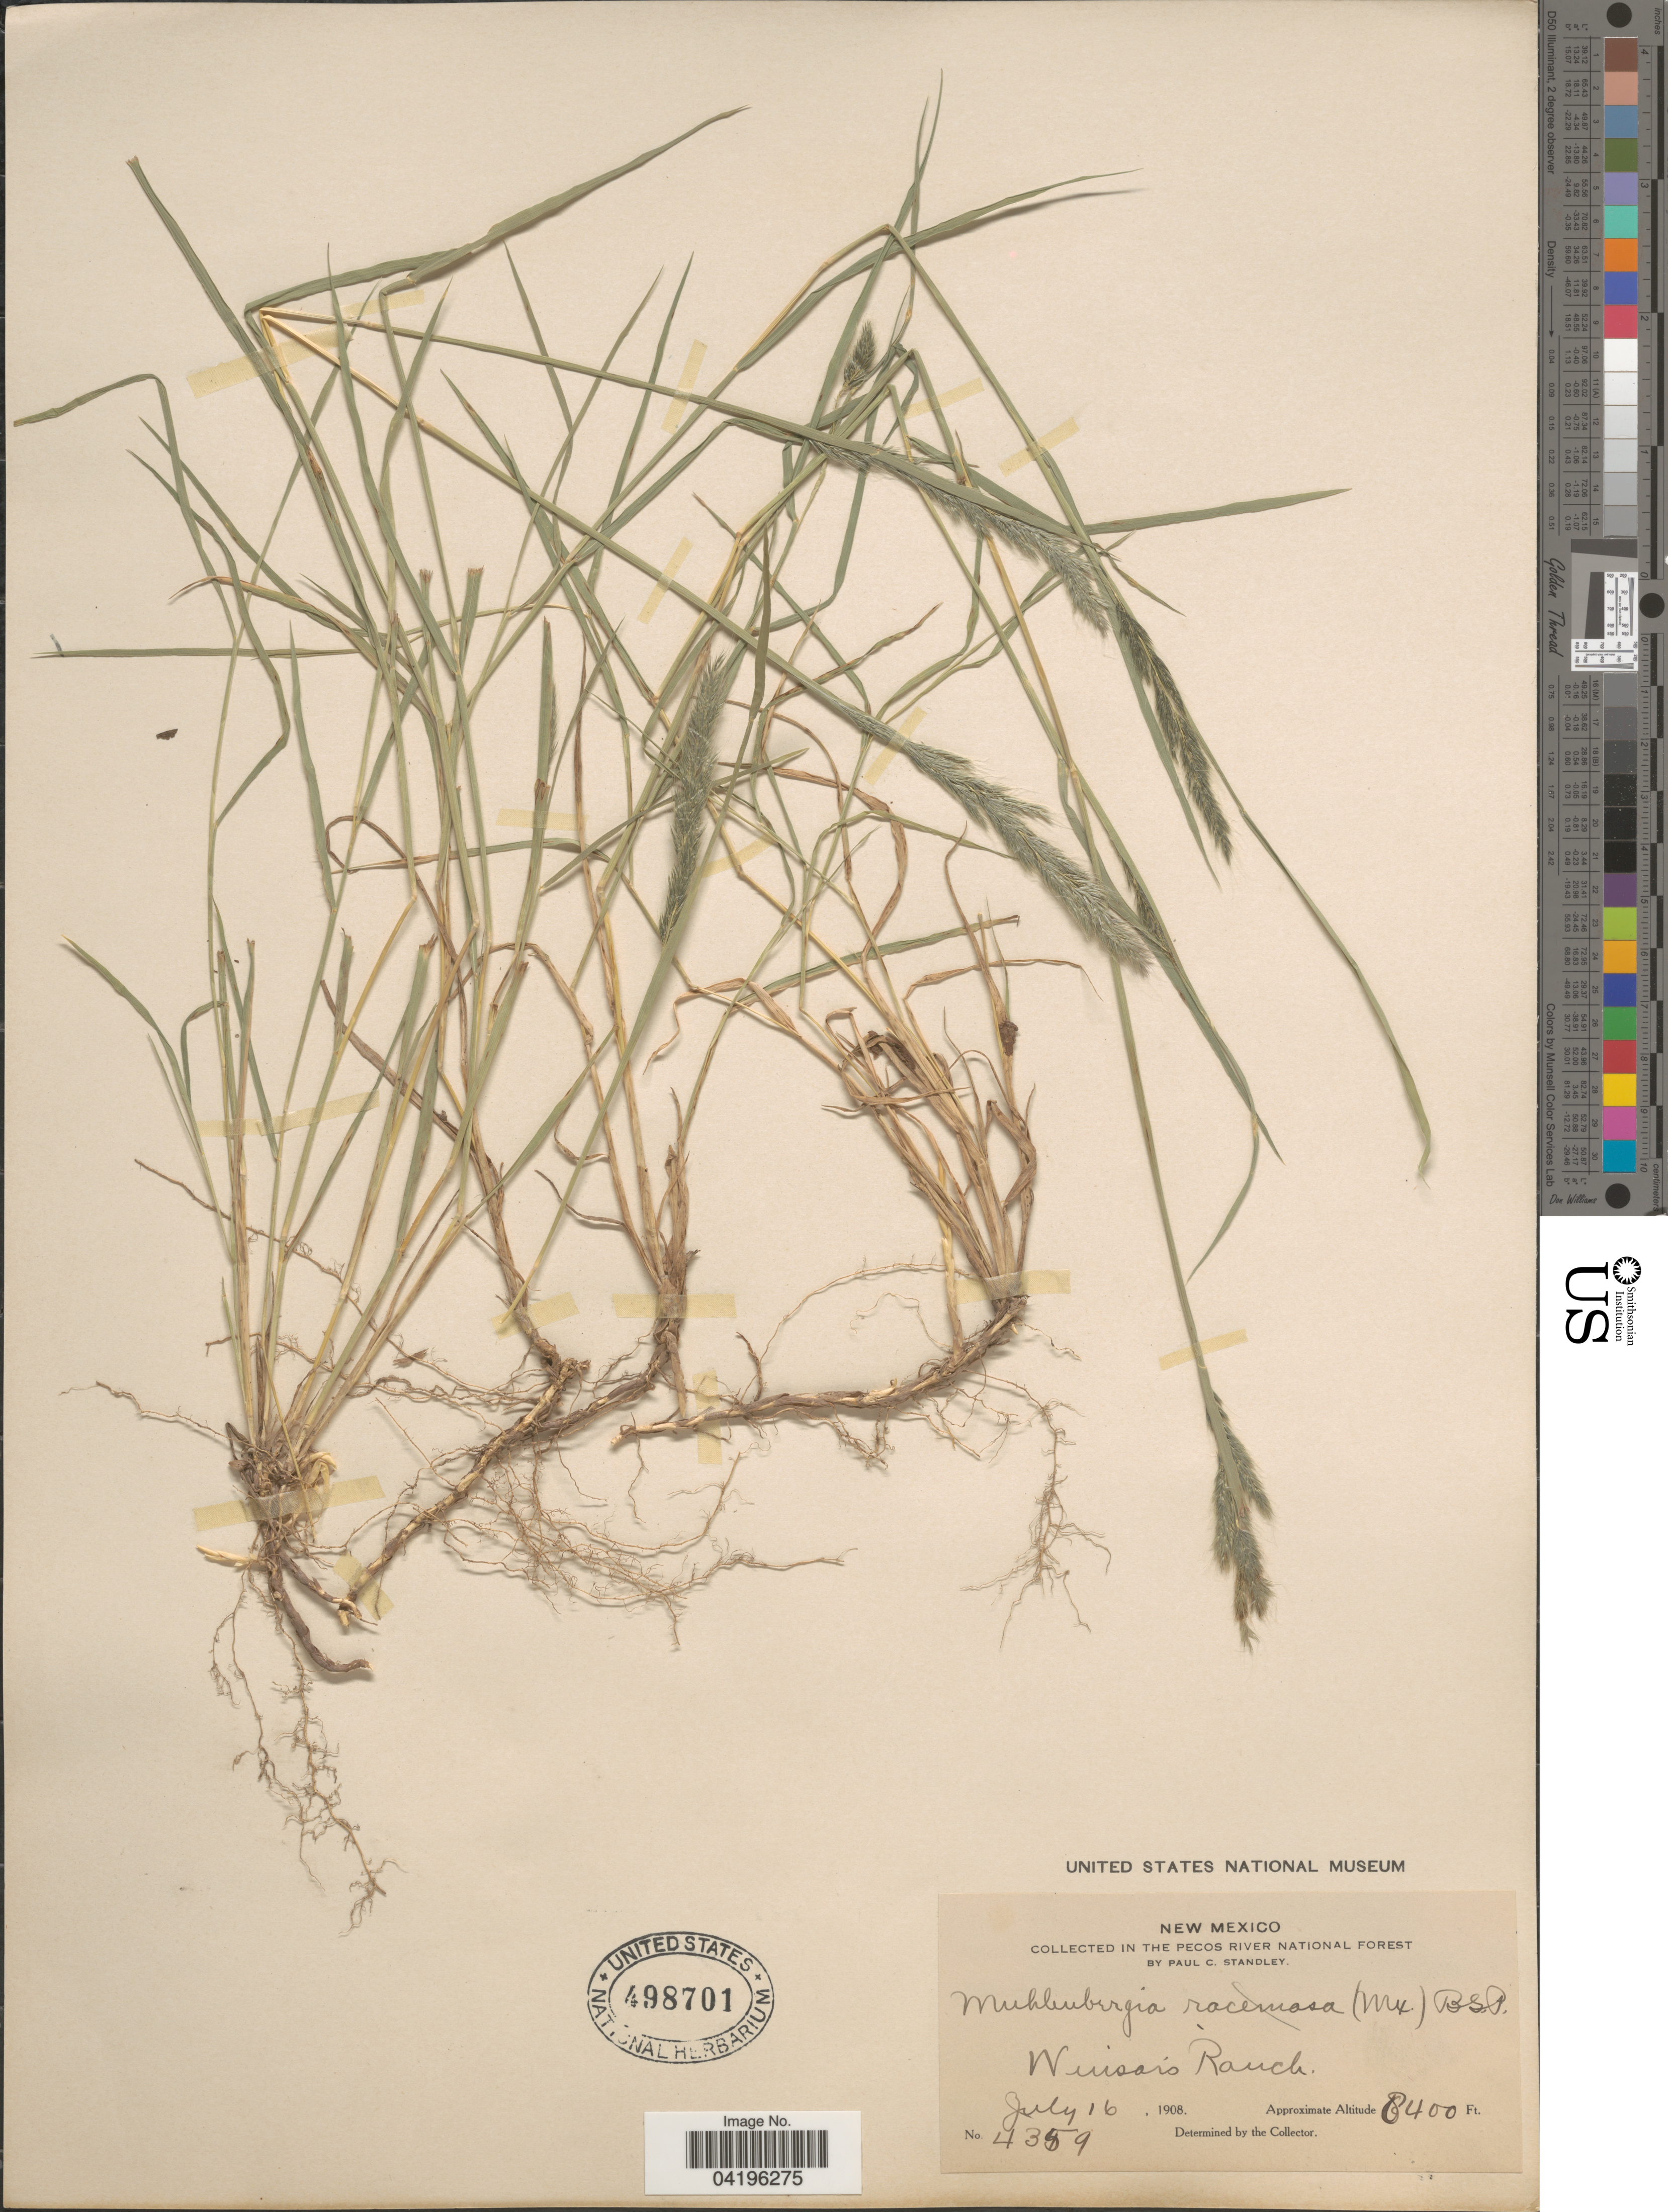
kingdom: Plantae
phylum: Tracheophyta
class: Liliopsida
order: Poales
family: Poaceae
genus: Muhlenbergia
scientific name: Muhlenbergia racemosa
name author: (Michx.) Britton et al.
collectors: P. C. Standley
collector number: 4359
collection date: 1908-07-16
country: United States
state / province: New Mexico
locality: In the Pecos River National Forest. Winsar's Ranch.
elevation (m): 2560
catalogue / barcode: US 498701